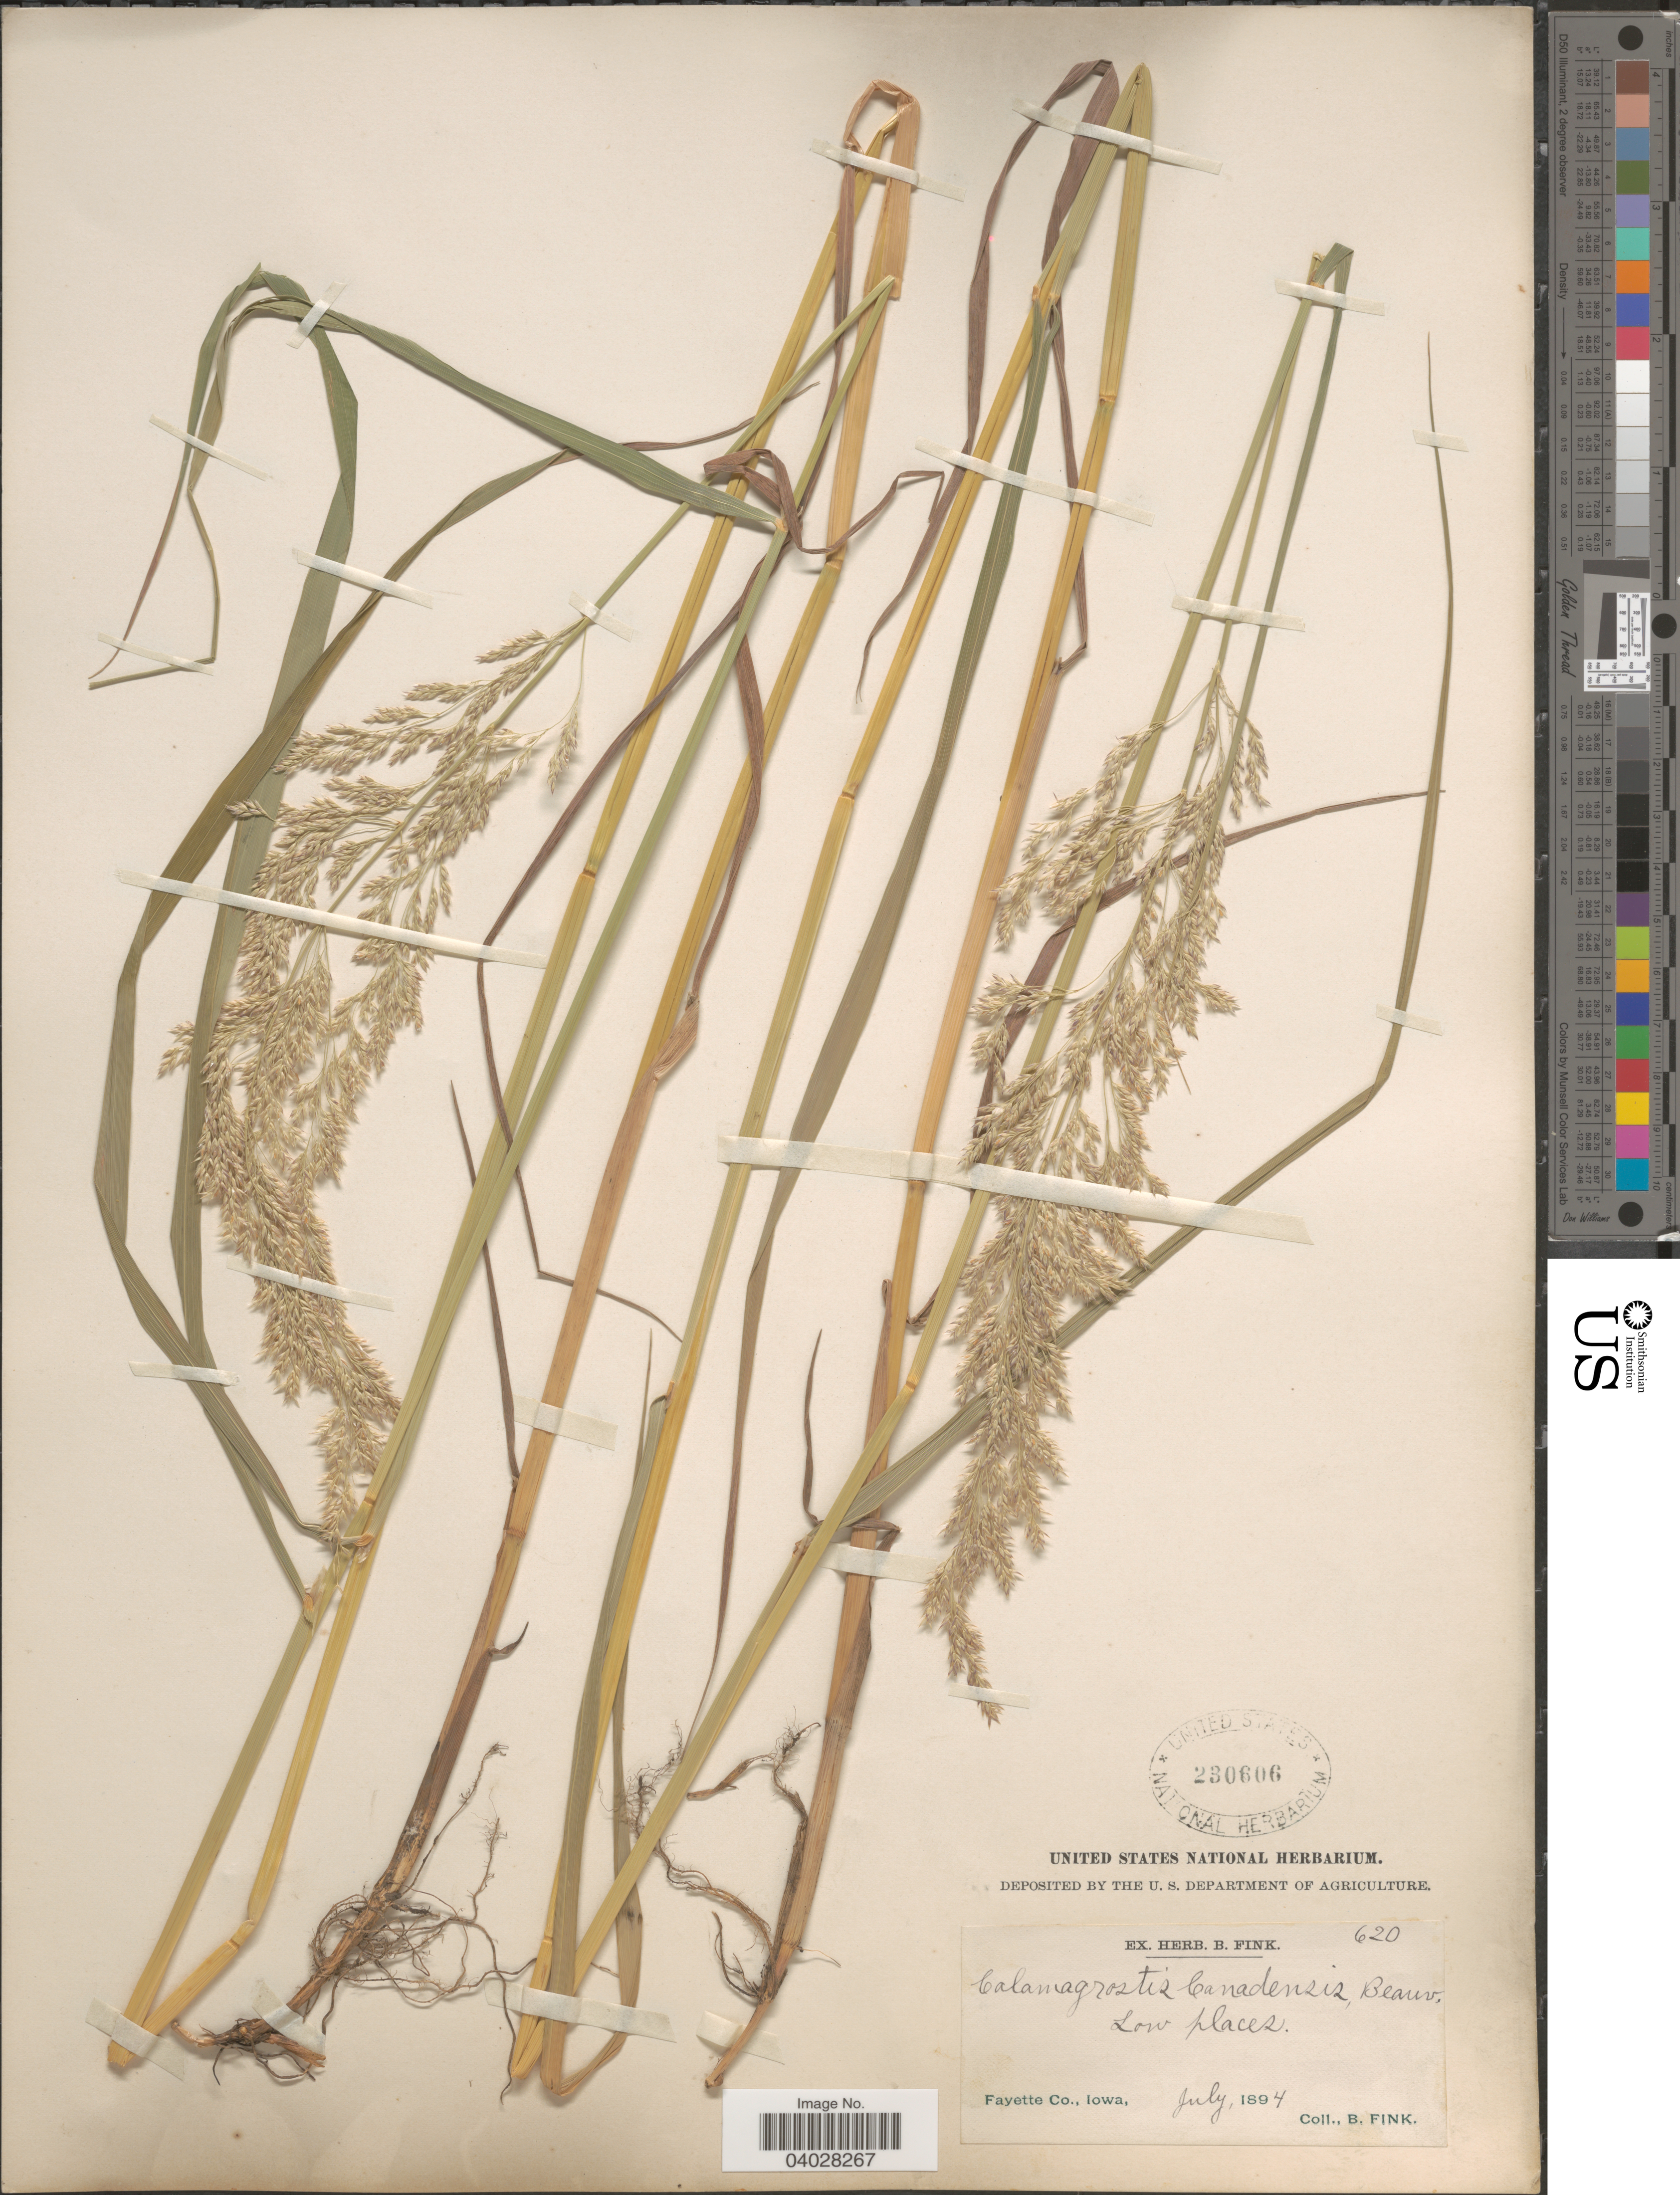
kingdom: Plantae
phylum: Tracheophyta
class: Liliopsida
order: Poales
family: Poaceae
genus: Calamagrostis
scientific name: Calamagrostis canadensis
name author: (Michx.) P. Beauv.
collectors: B. Fink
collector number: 620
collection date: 1894-07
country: United States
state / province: Iowa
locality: Fayette Co.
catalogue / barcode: US 230606